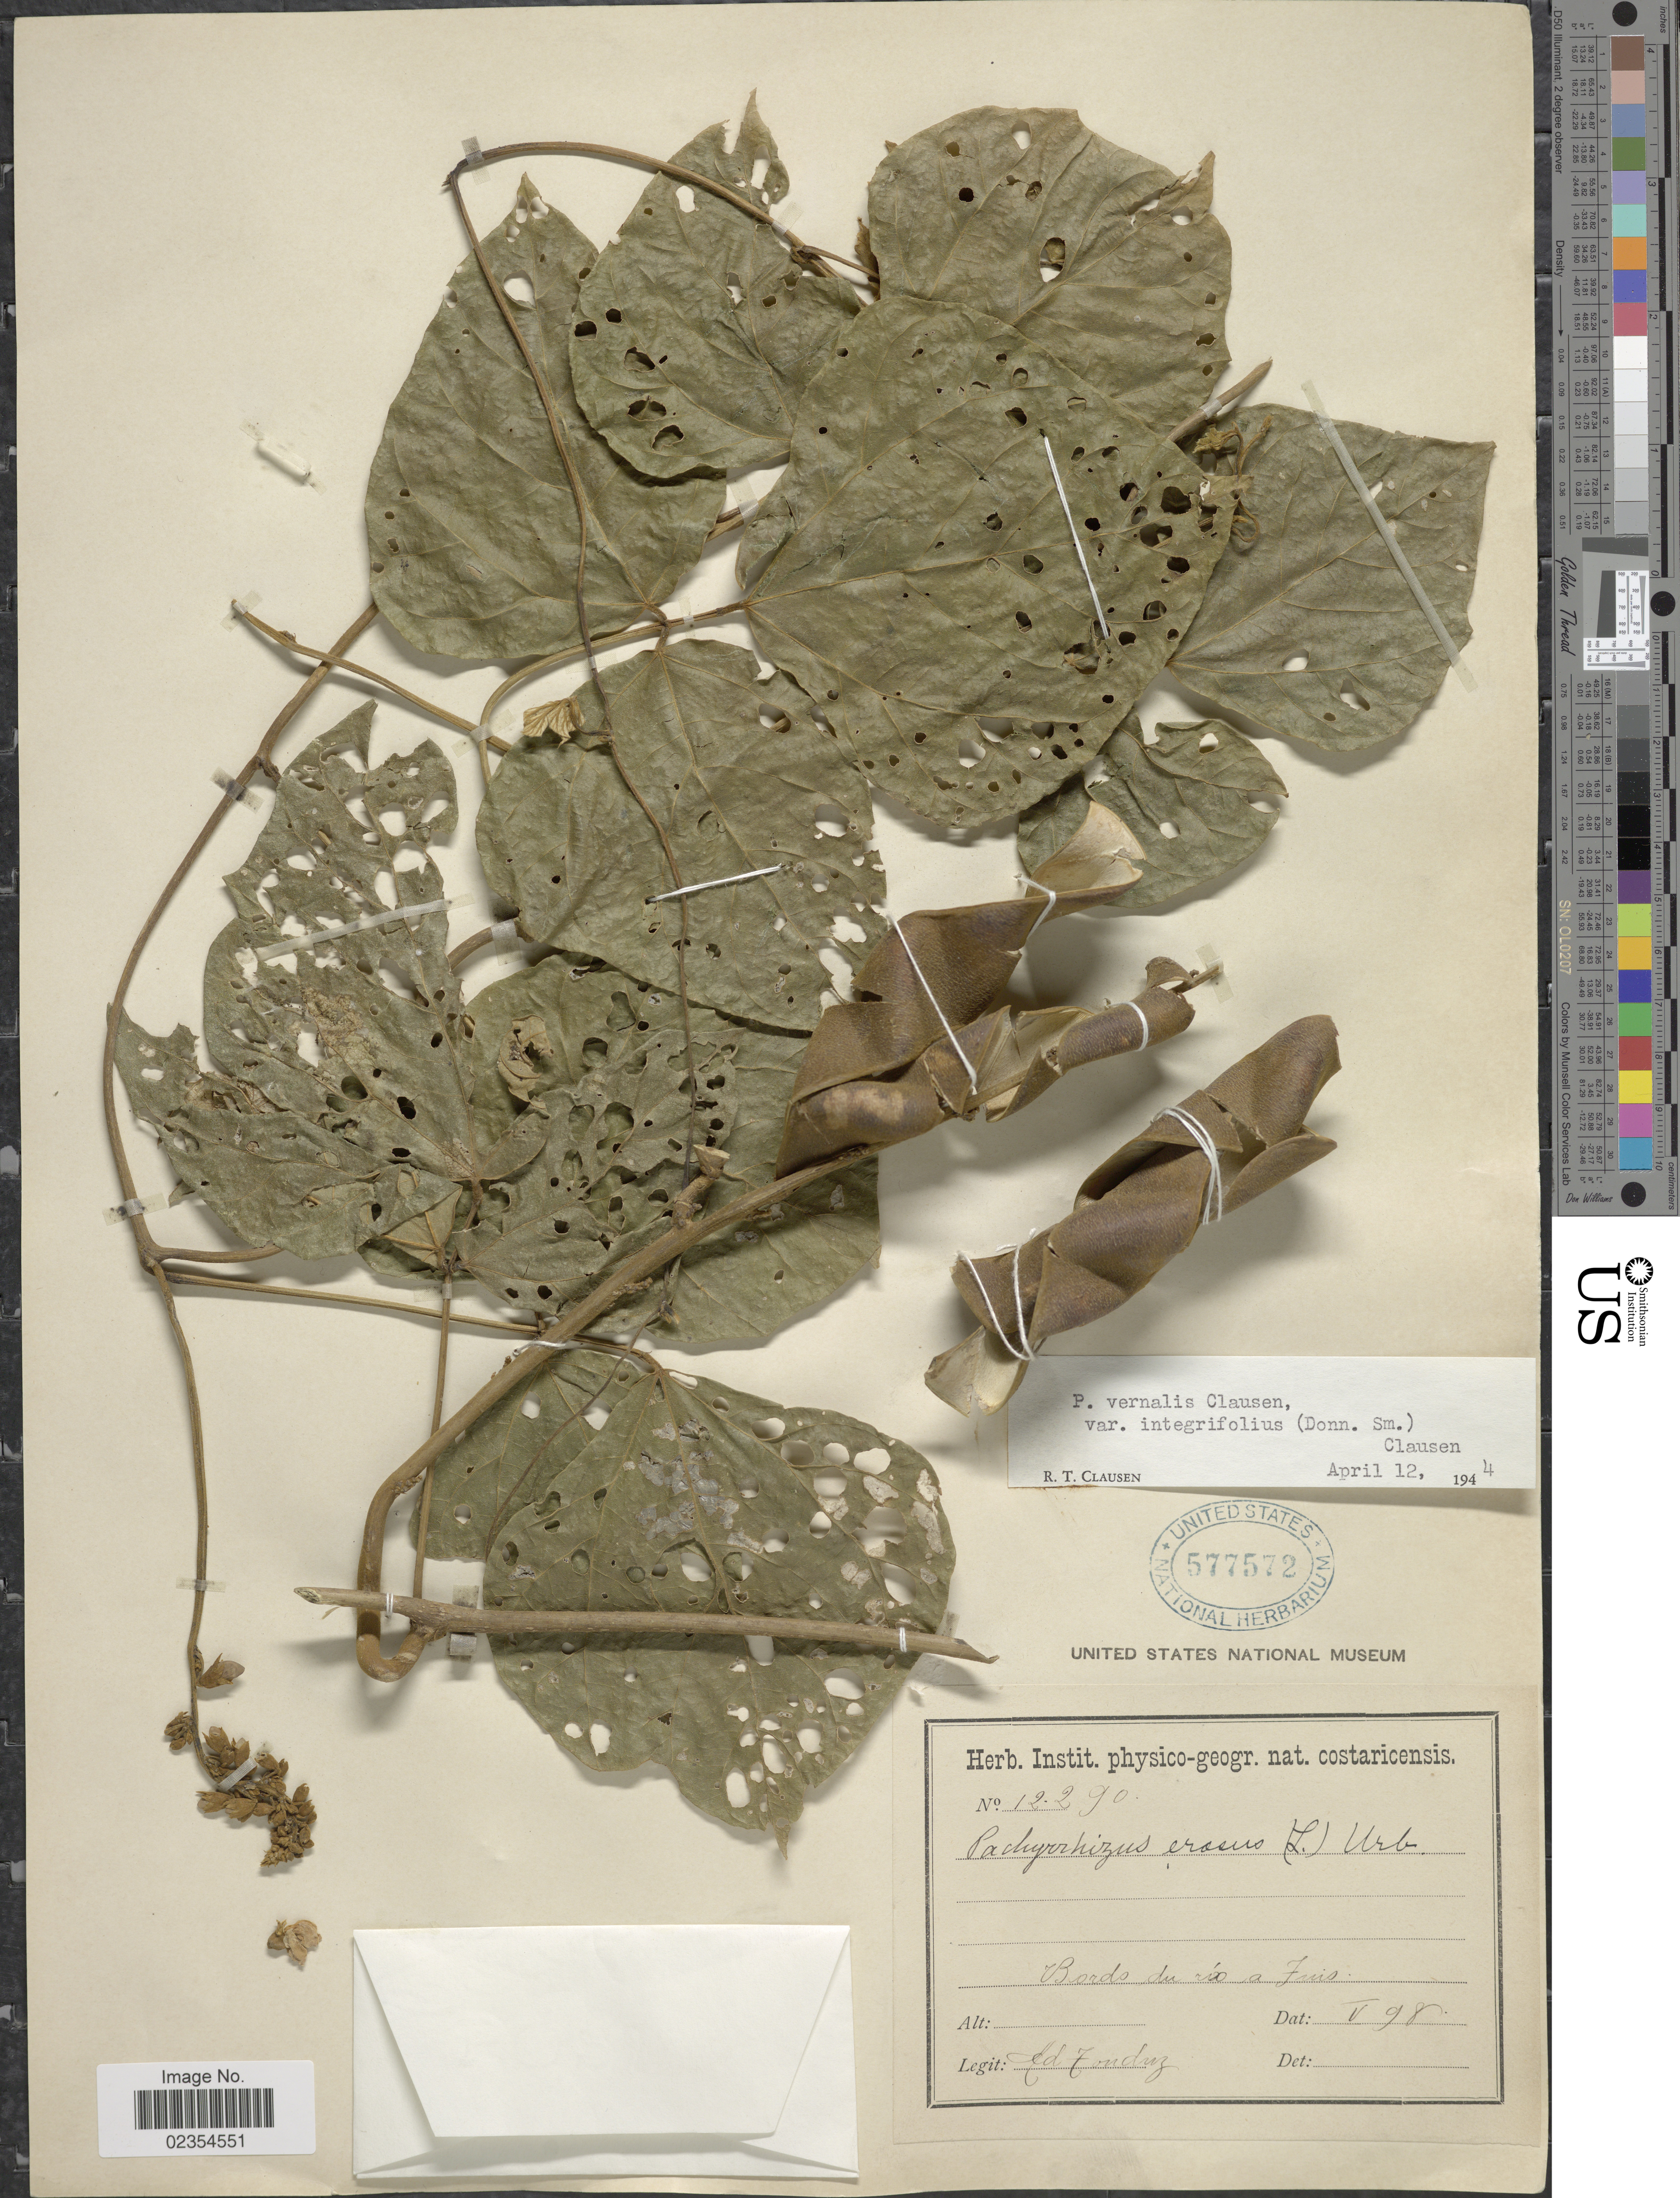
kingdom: Plantae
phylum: Tracheophyta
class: Magnoliopsida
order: Fabales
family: Fabaceae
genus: Pachyrhizus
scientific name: Pachyrhizus vernalis var. integrifolius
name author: (Donn. Sm.) R.T. Clausen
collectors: A. Tonduz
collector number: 12290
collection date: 1898-05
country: Costa Rica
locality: Bords du rio a Tuis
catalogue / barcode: US 577572